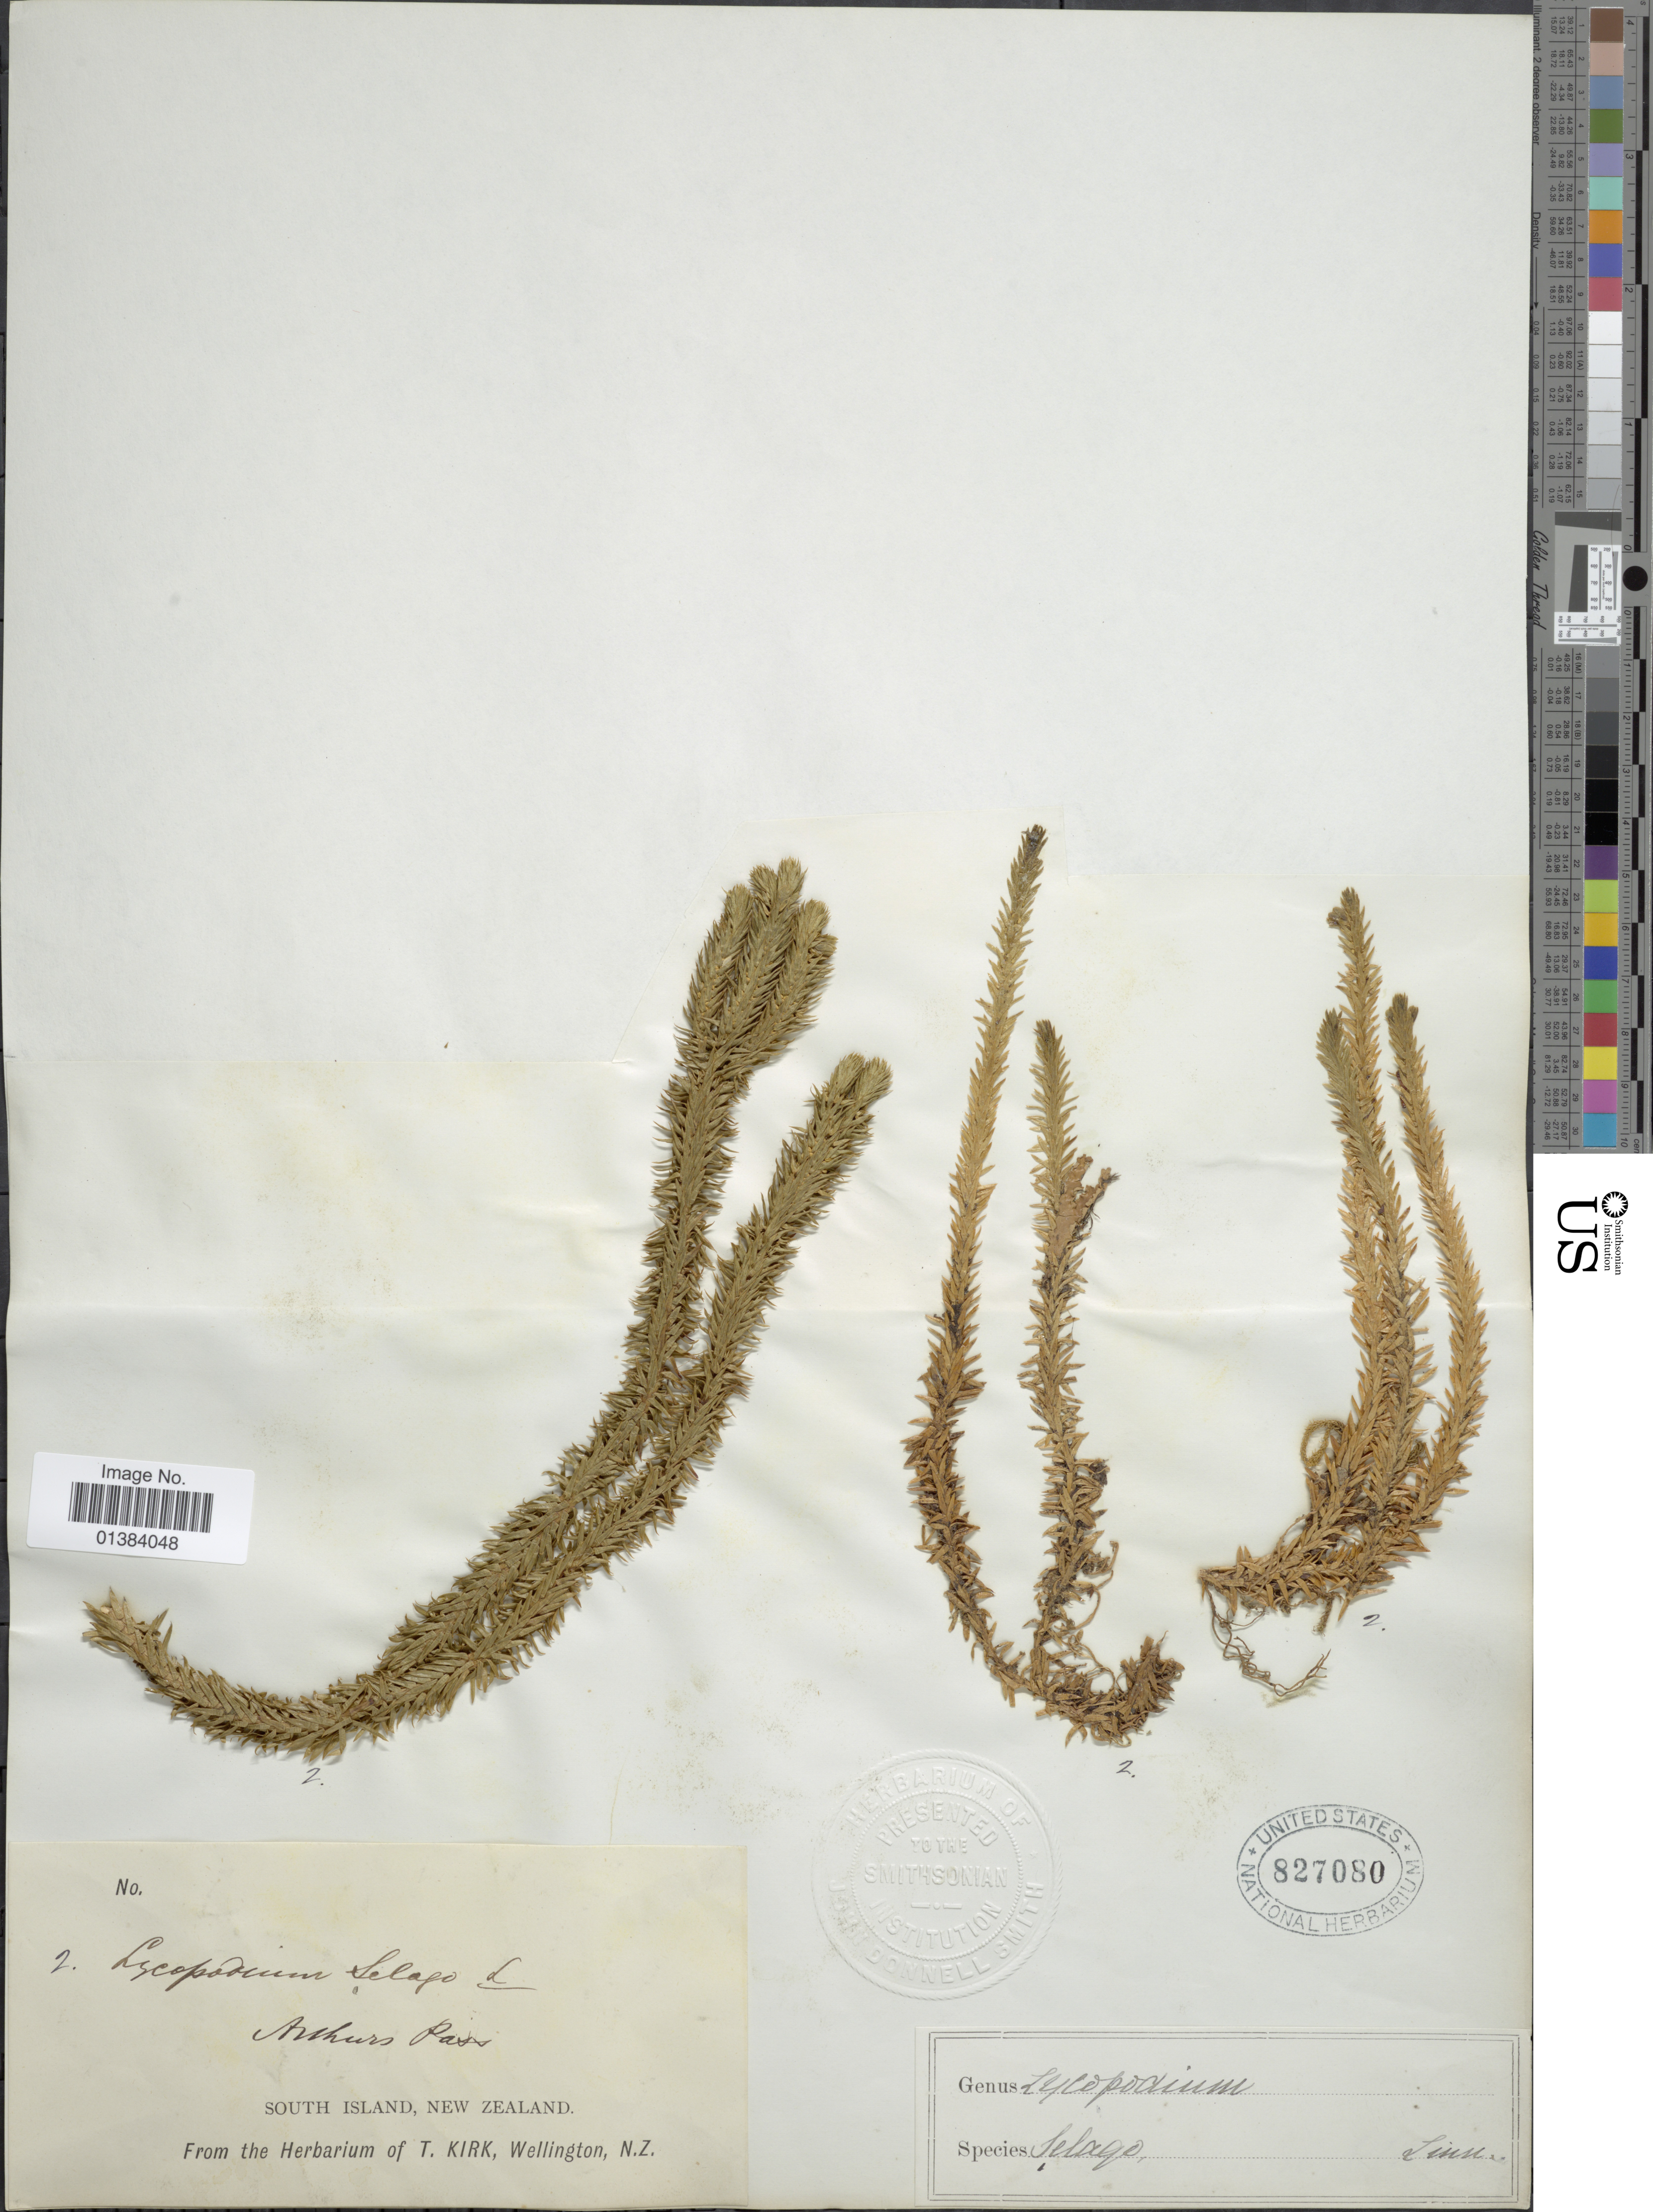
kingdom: Plantae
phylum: Tracheophyta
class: Lycopodiopsida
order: Lycopodiales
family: Lycopodiaceae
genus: Huperzia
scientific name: Huperzia selago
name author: (L.) Bernh. ex Schrank & Mart.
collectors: ex herb. T. Kirk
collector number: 2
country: New Zealand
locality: Arthurs Pass. South Island.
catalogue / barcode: US 827080